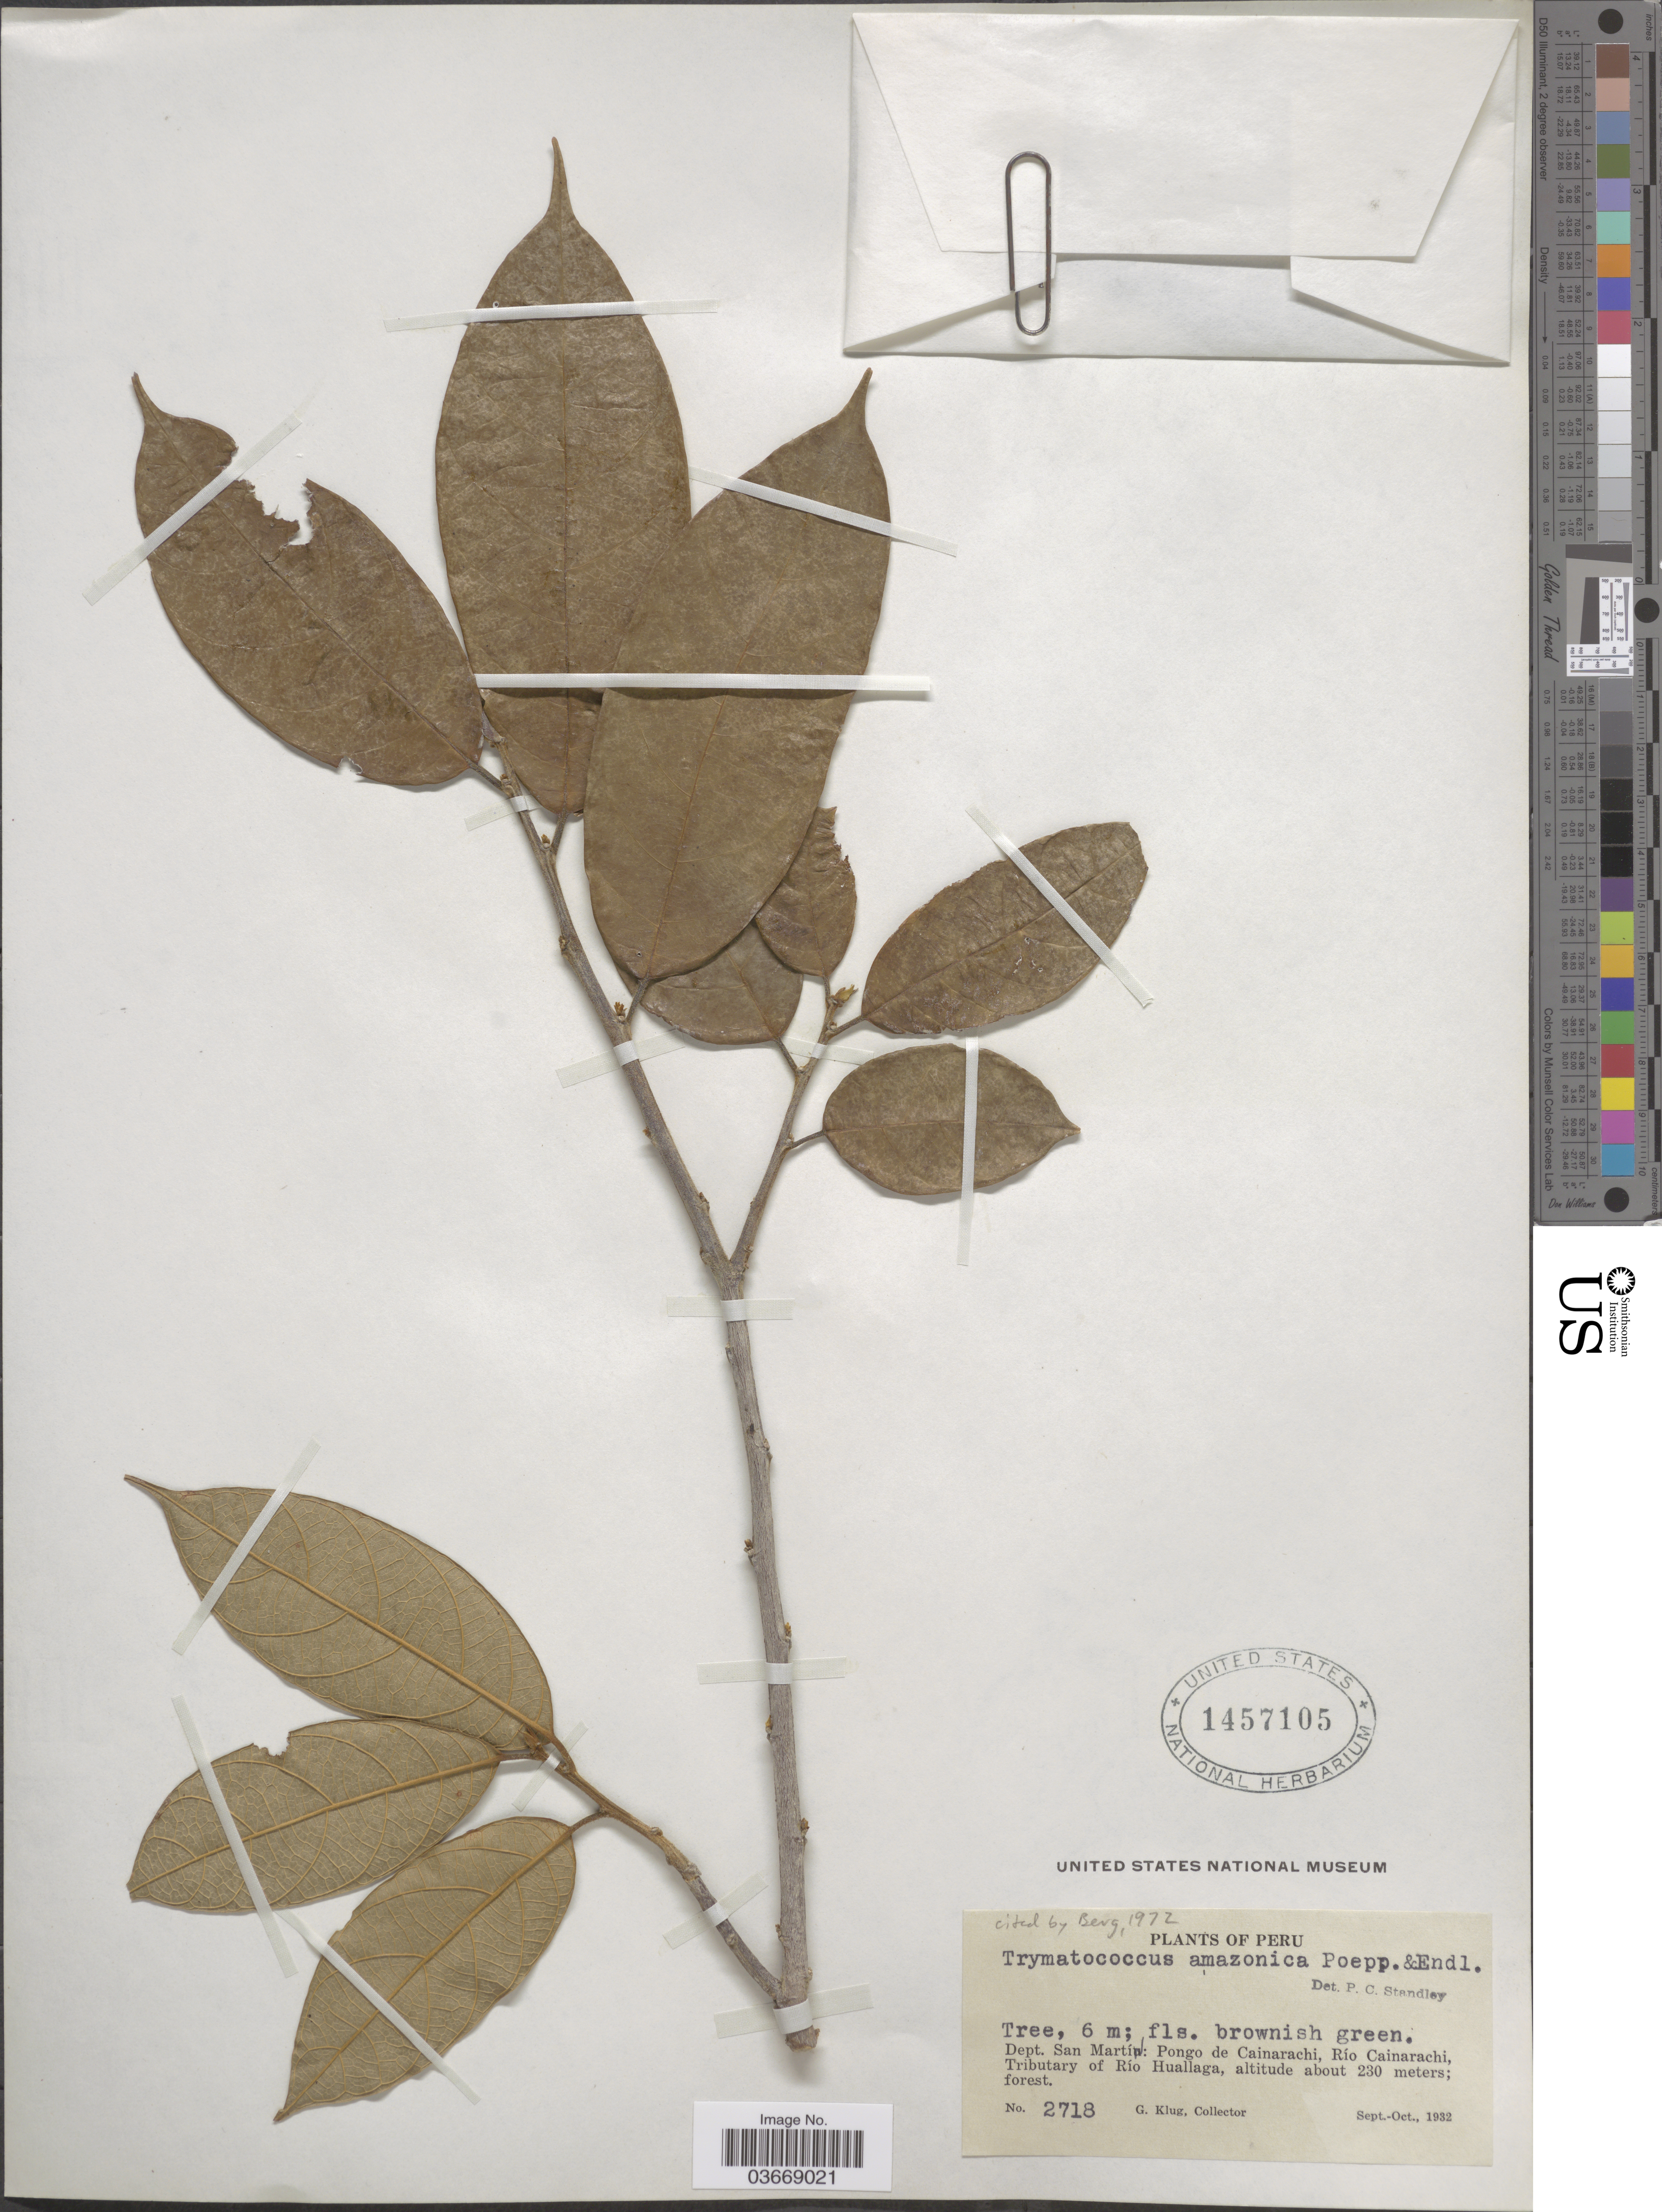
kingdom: Plantae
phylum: Tracheophyta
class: Magnoliopsida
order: Rosales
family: Moraceae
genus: Brosimum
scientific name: Brosimum amazonicum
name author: (Poepp. & Endl.) E. M. Gardner & Zerega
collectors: G. Klug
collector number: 2718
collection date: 1932-09/1932-10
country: Peru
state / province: San Martín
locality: Dept. San Martín: Pongo de Cainarachi, Río Cainarachi, Tributary of Río Huallaga.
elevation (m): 230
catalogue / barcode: US 1457105